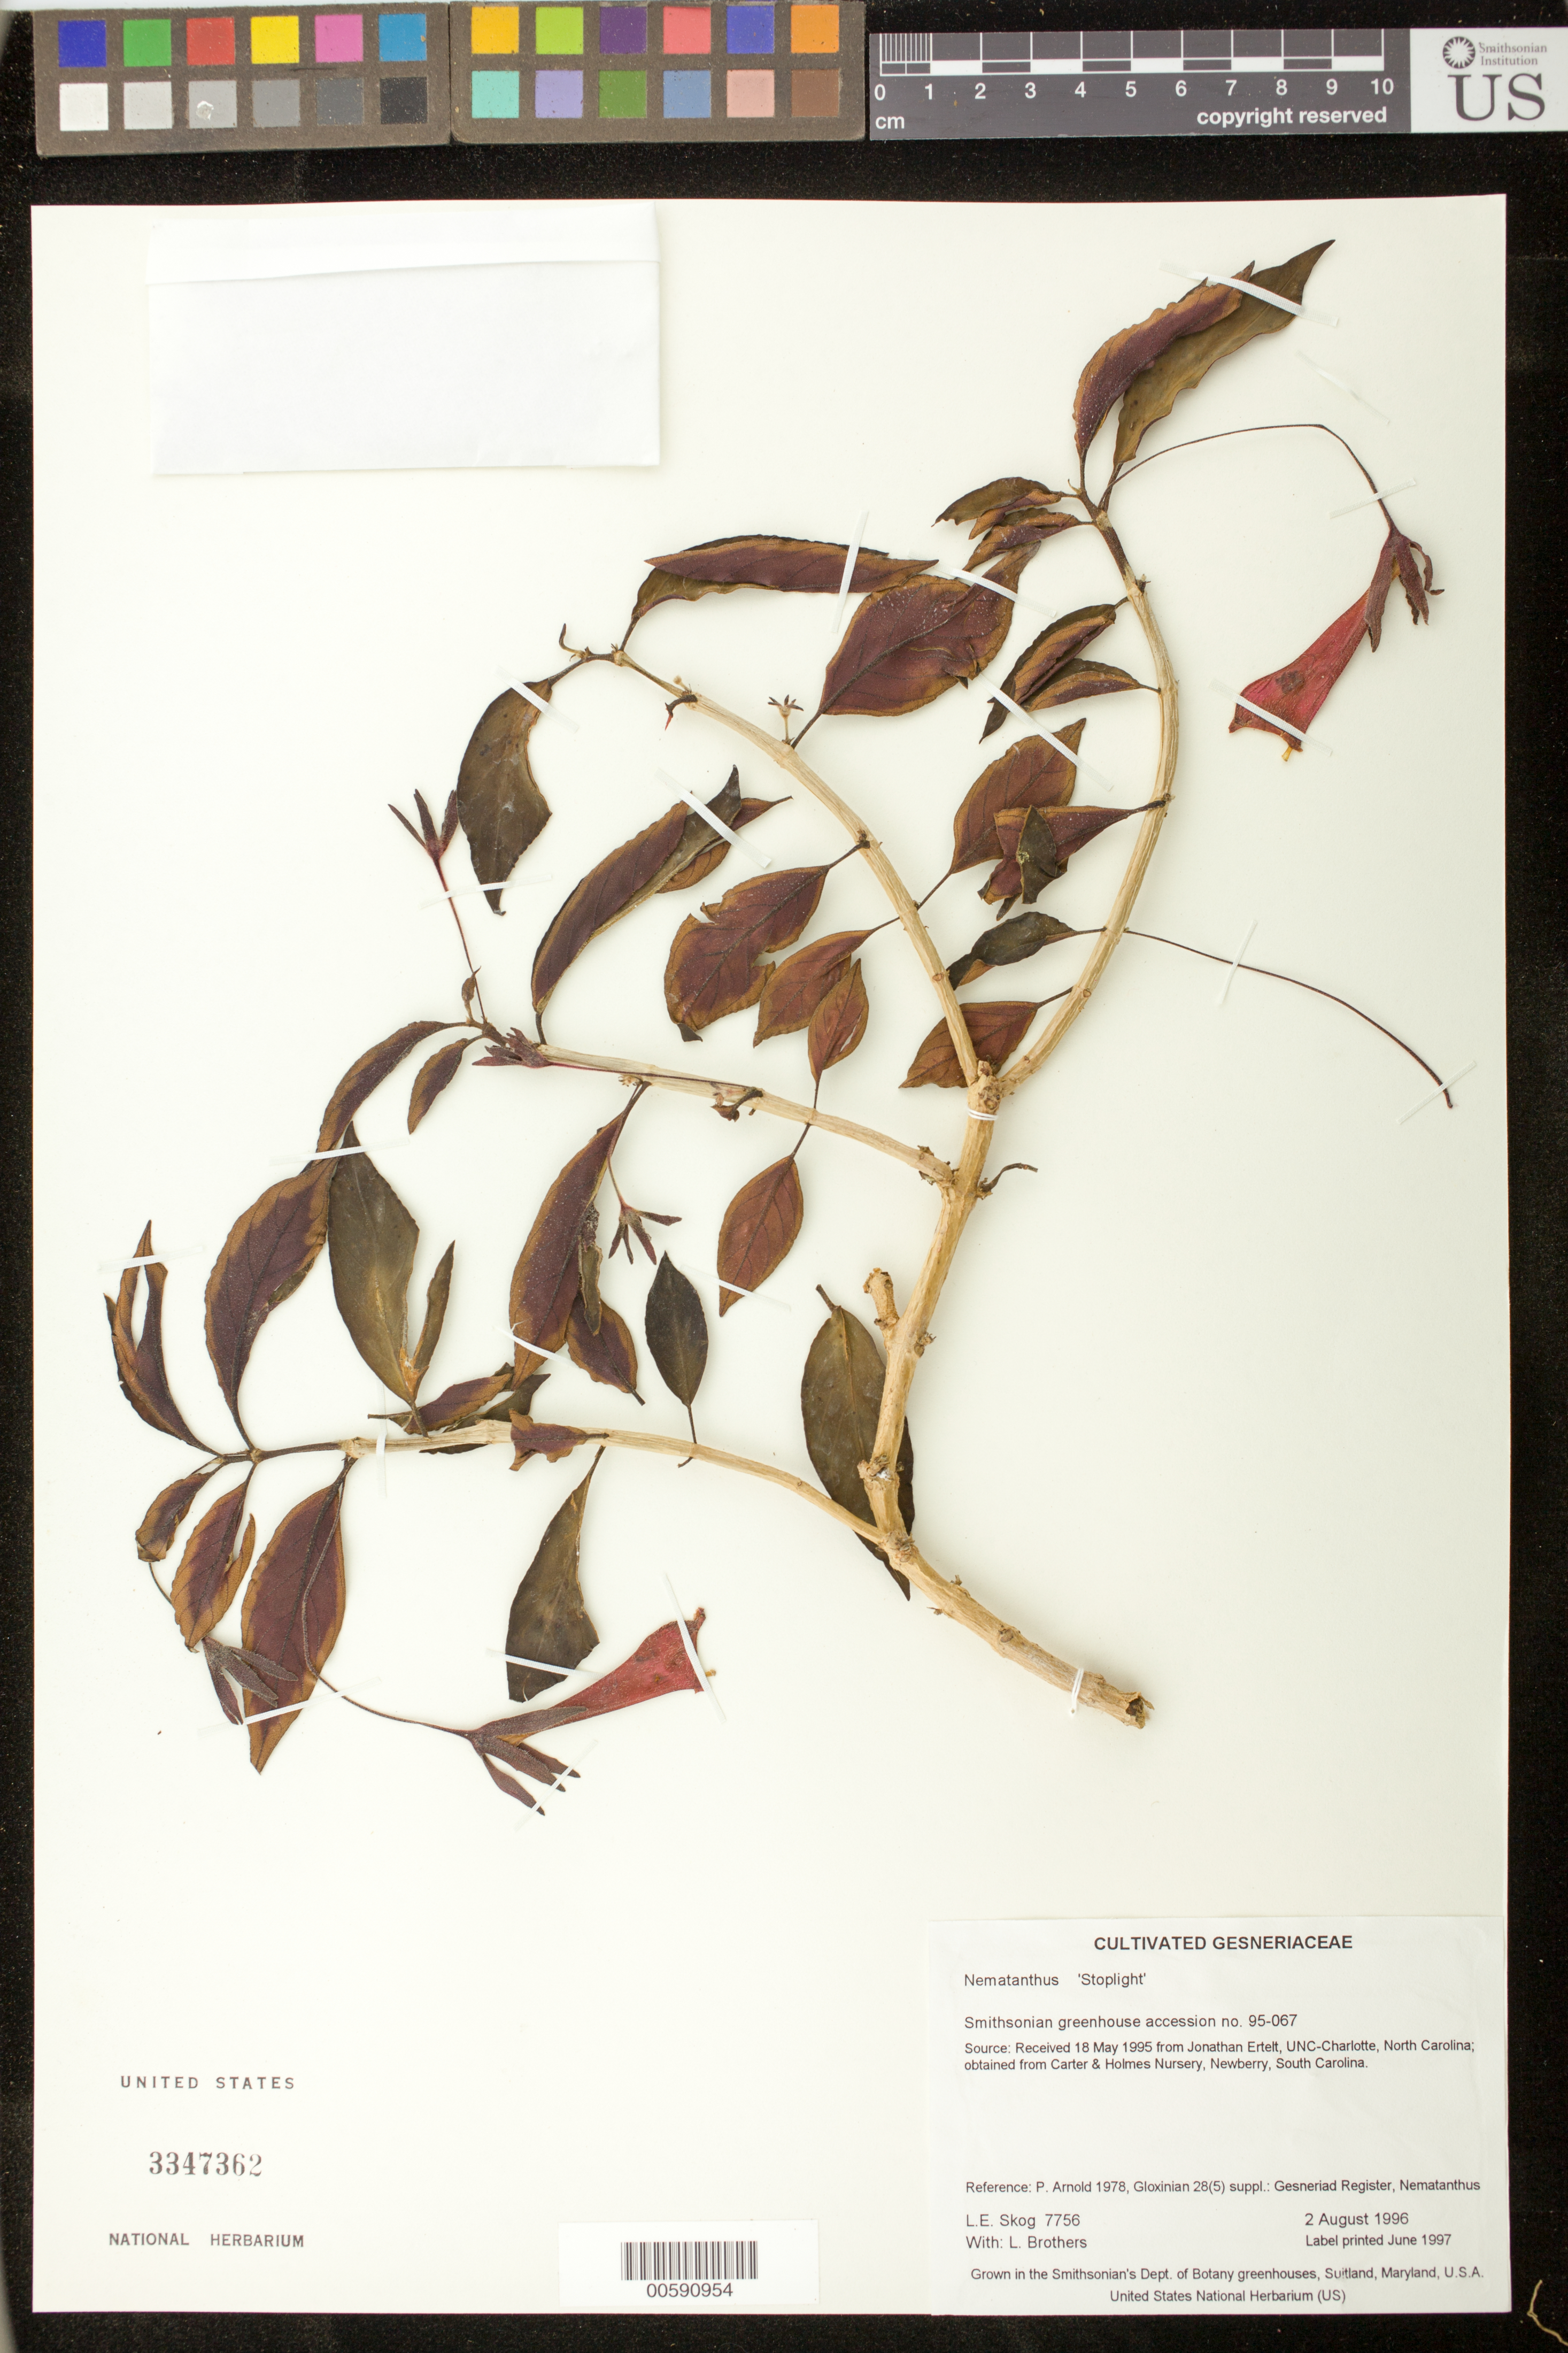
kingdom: Plantae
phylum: Tracheophyta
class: Magnoliopsida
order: Lamiales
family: Gesneriaceae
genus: Nematanthus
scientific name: Nematanthus 'Stoplight'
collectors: L. E. Skog & L. Brothers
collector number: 7756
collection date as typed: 02 Aug 1996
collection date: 1996-08-02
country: United States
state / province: Maryland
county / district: Prince George's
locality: Grown in the Smithsonian's Dept. of Botany greenhouses, Suitland, Maryland, U.S.A.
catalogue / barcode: US 3347362